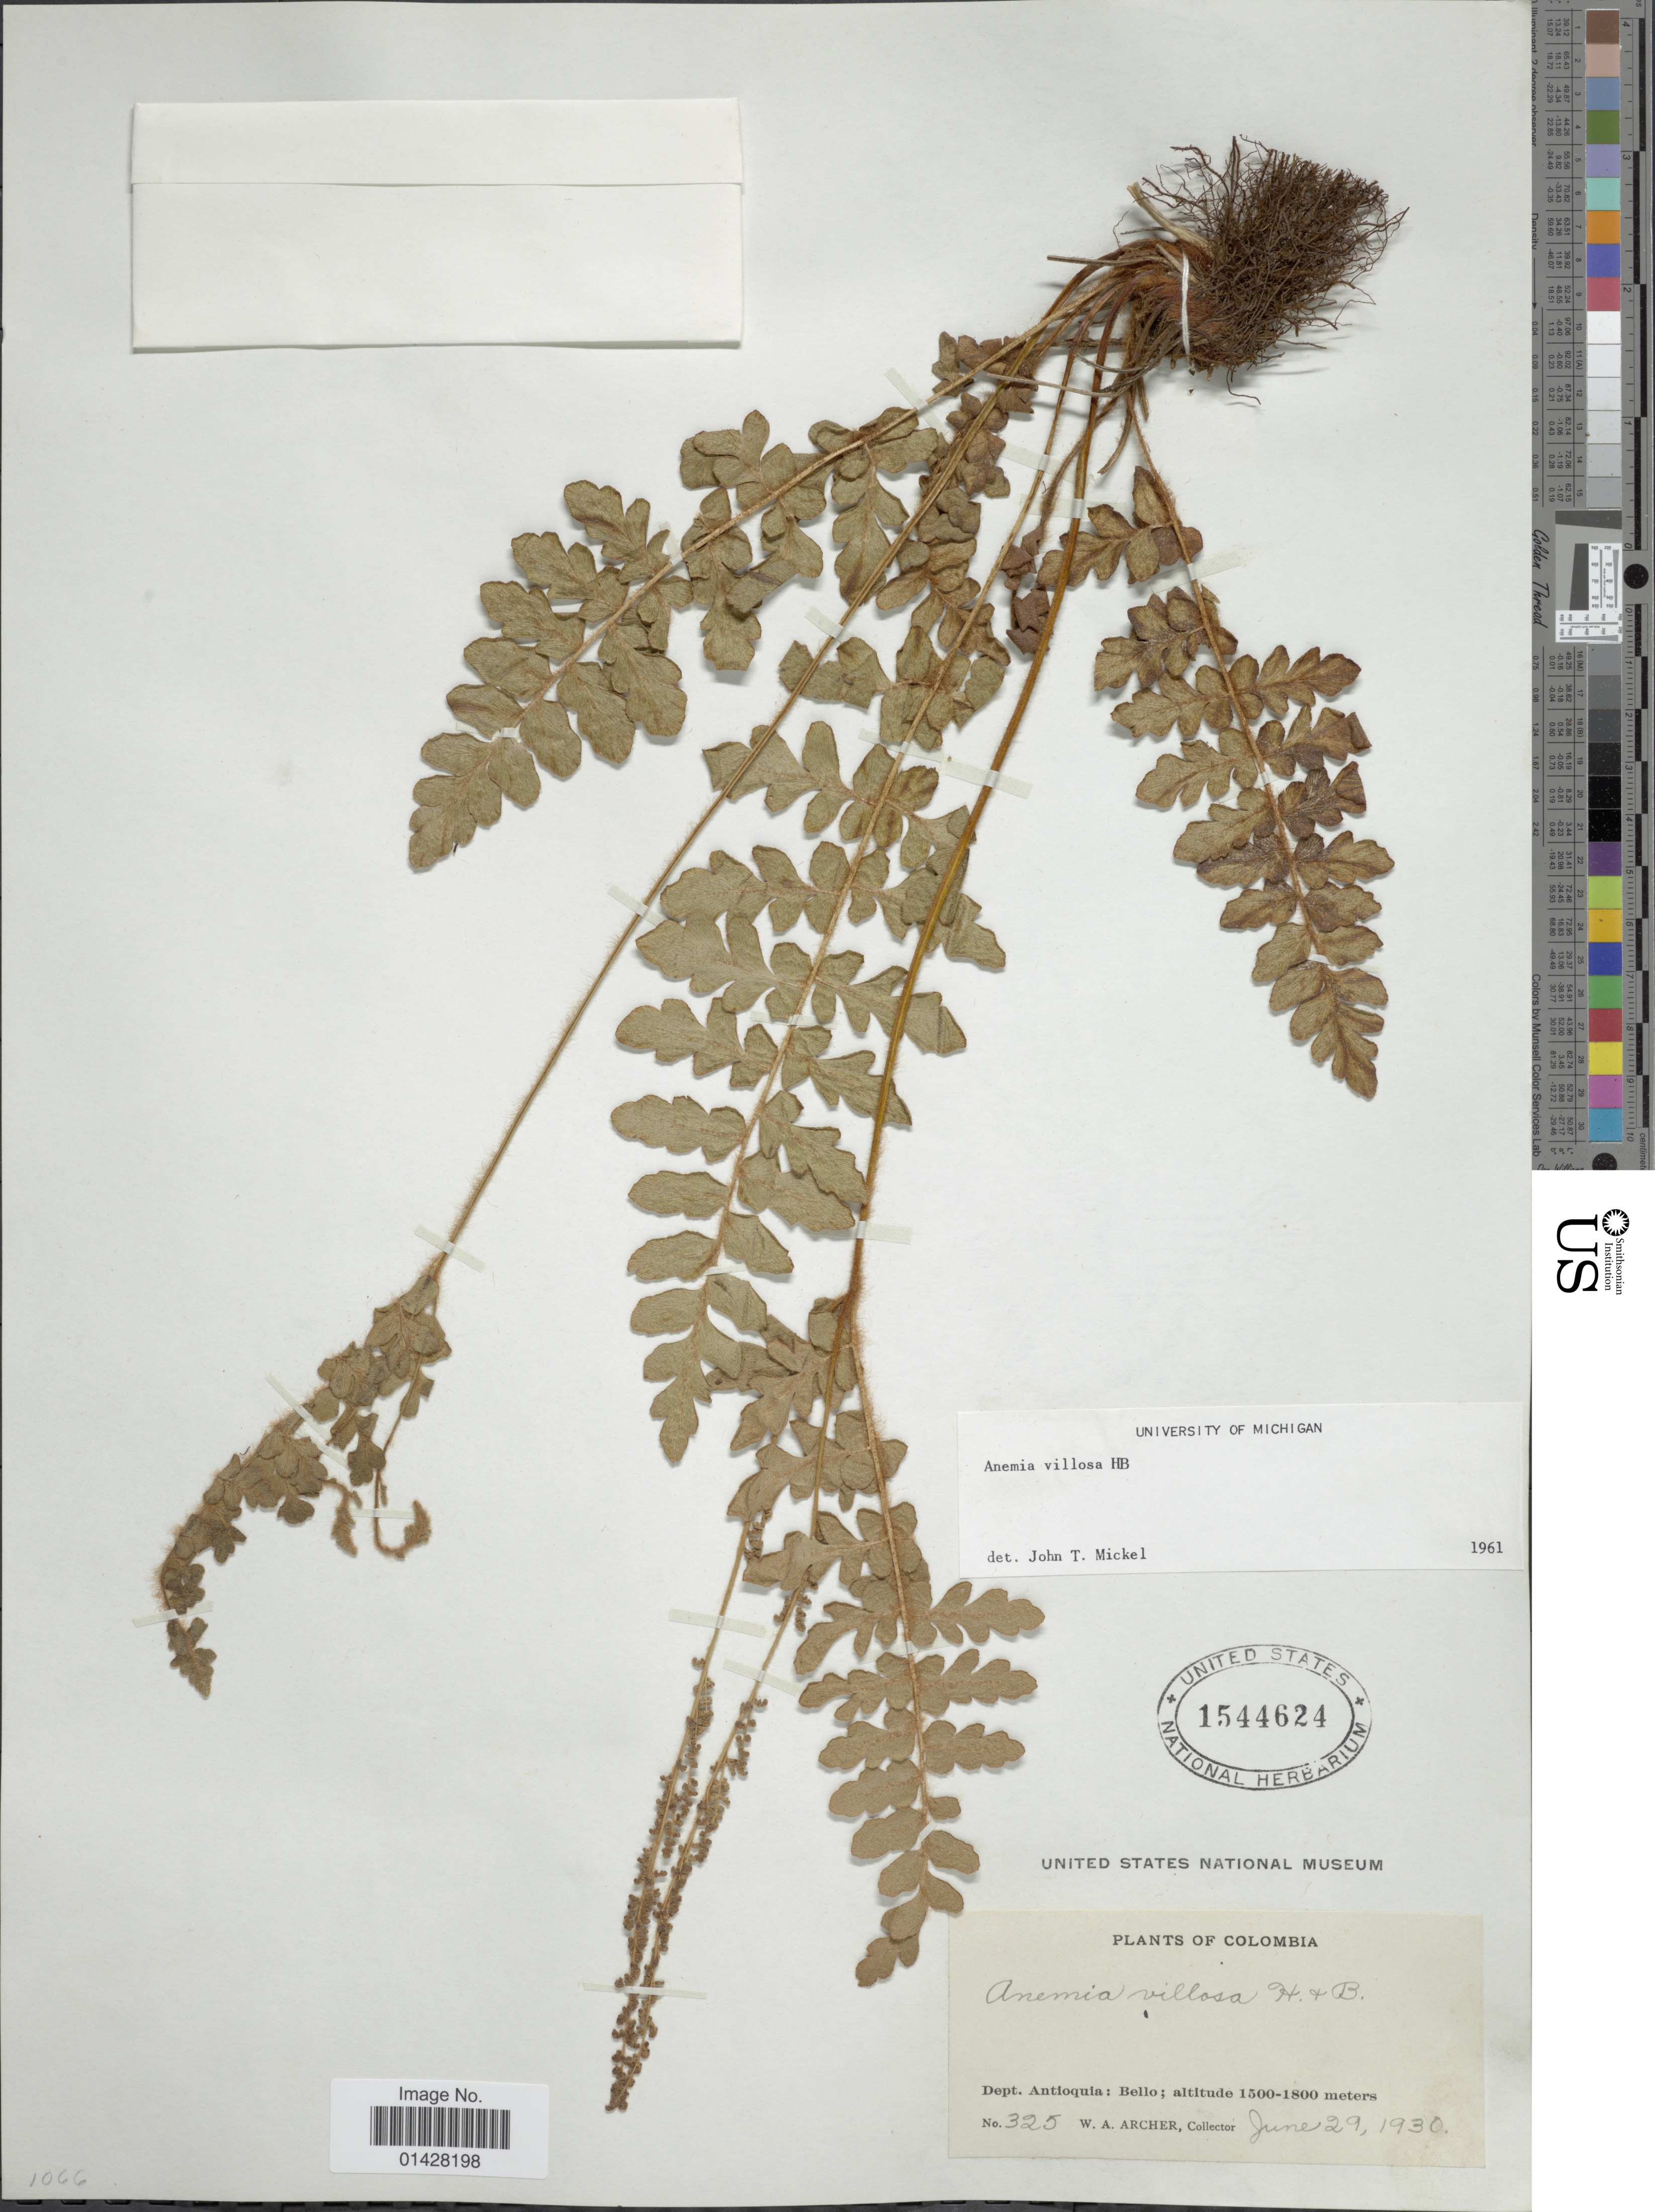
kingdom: Plantae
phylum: Tracheophyta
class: Polypodiopsida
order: Schizaeales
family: Anemiaceae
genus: Anemia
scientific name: Anemia villosa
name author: Humb. & Bonpl. ex Willd.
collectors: W. A. Archer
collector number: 325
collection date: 1930-06-29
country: Colombia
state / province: Antioquia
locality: Dept. Antioquia: Bello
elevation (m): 1500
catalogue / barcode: US 1544624